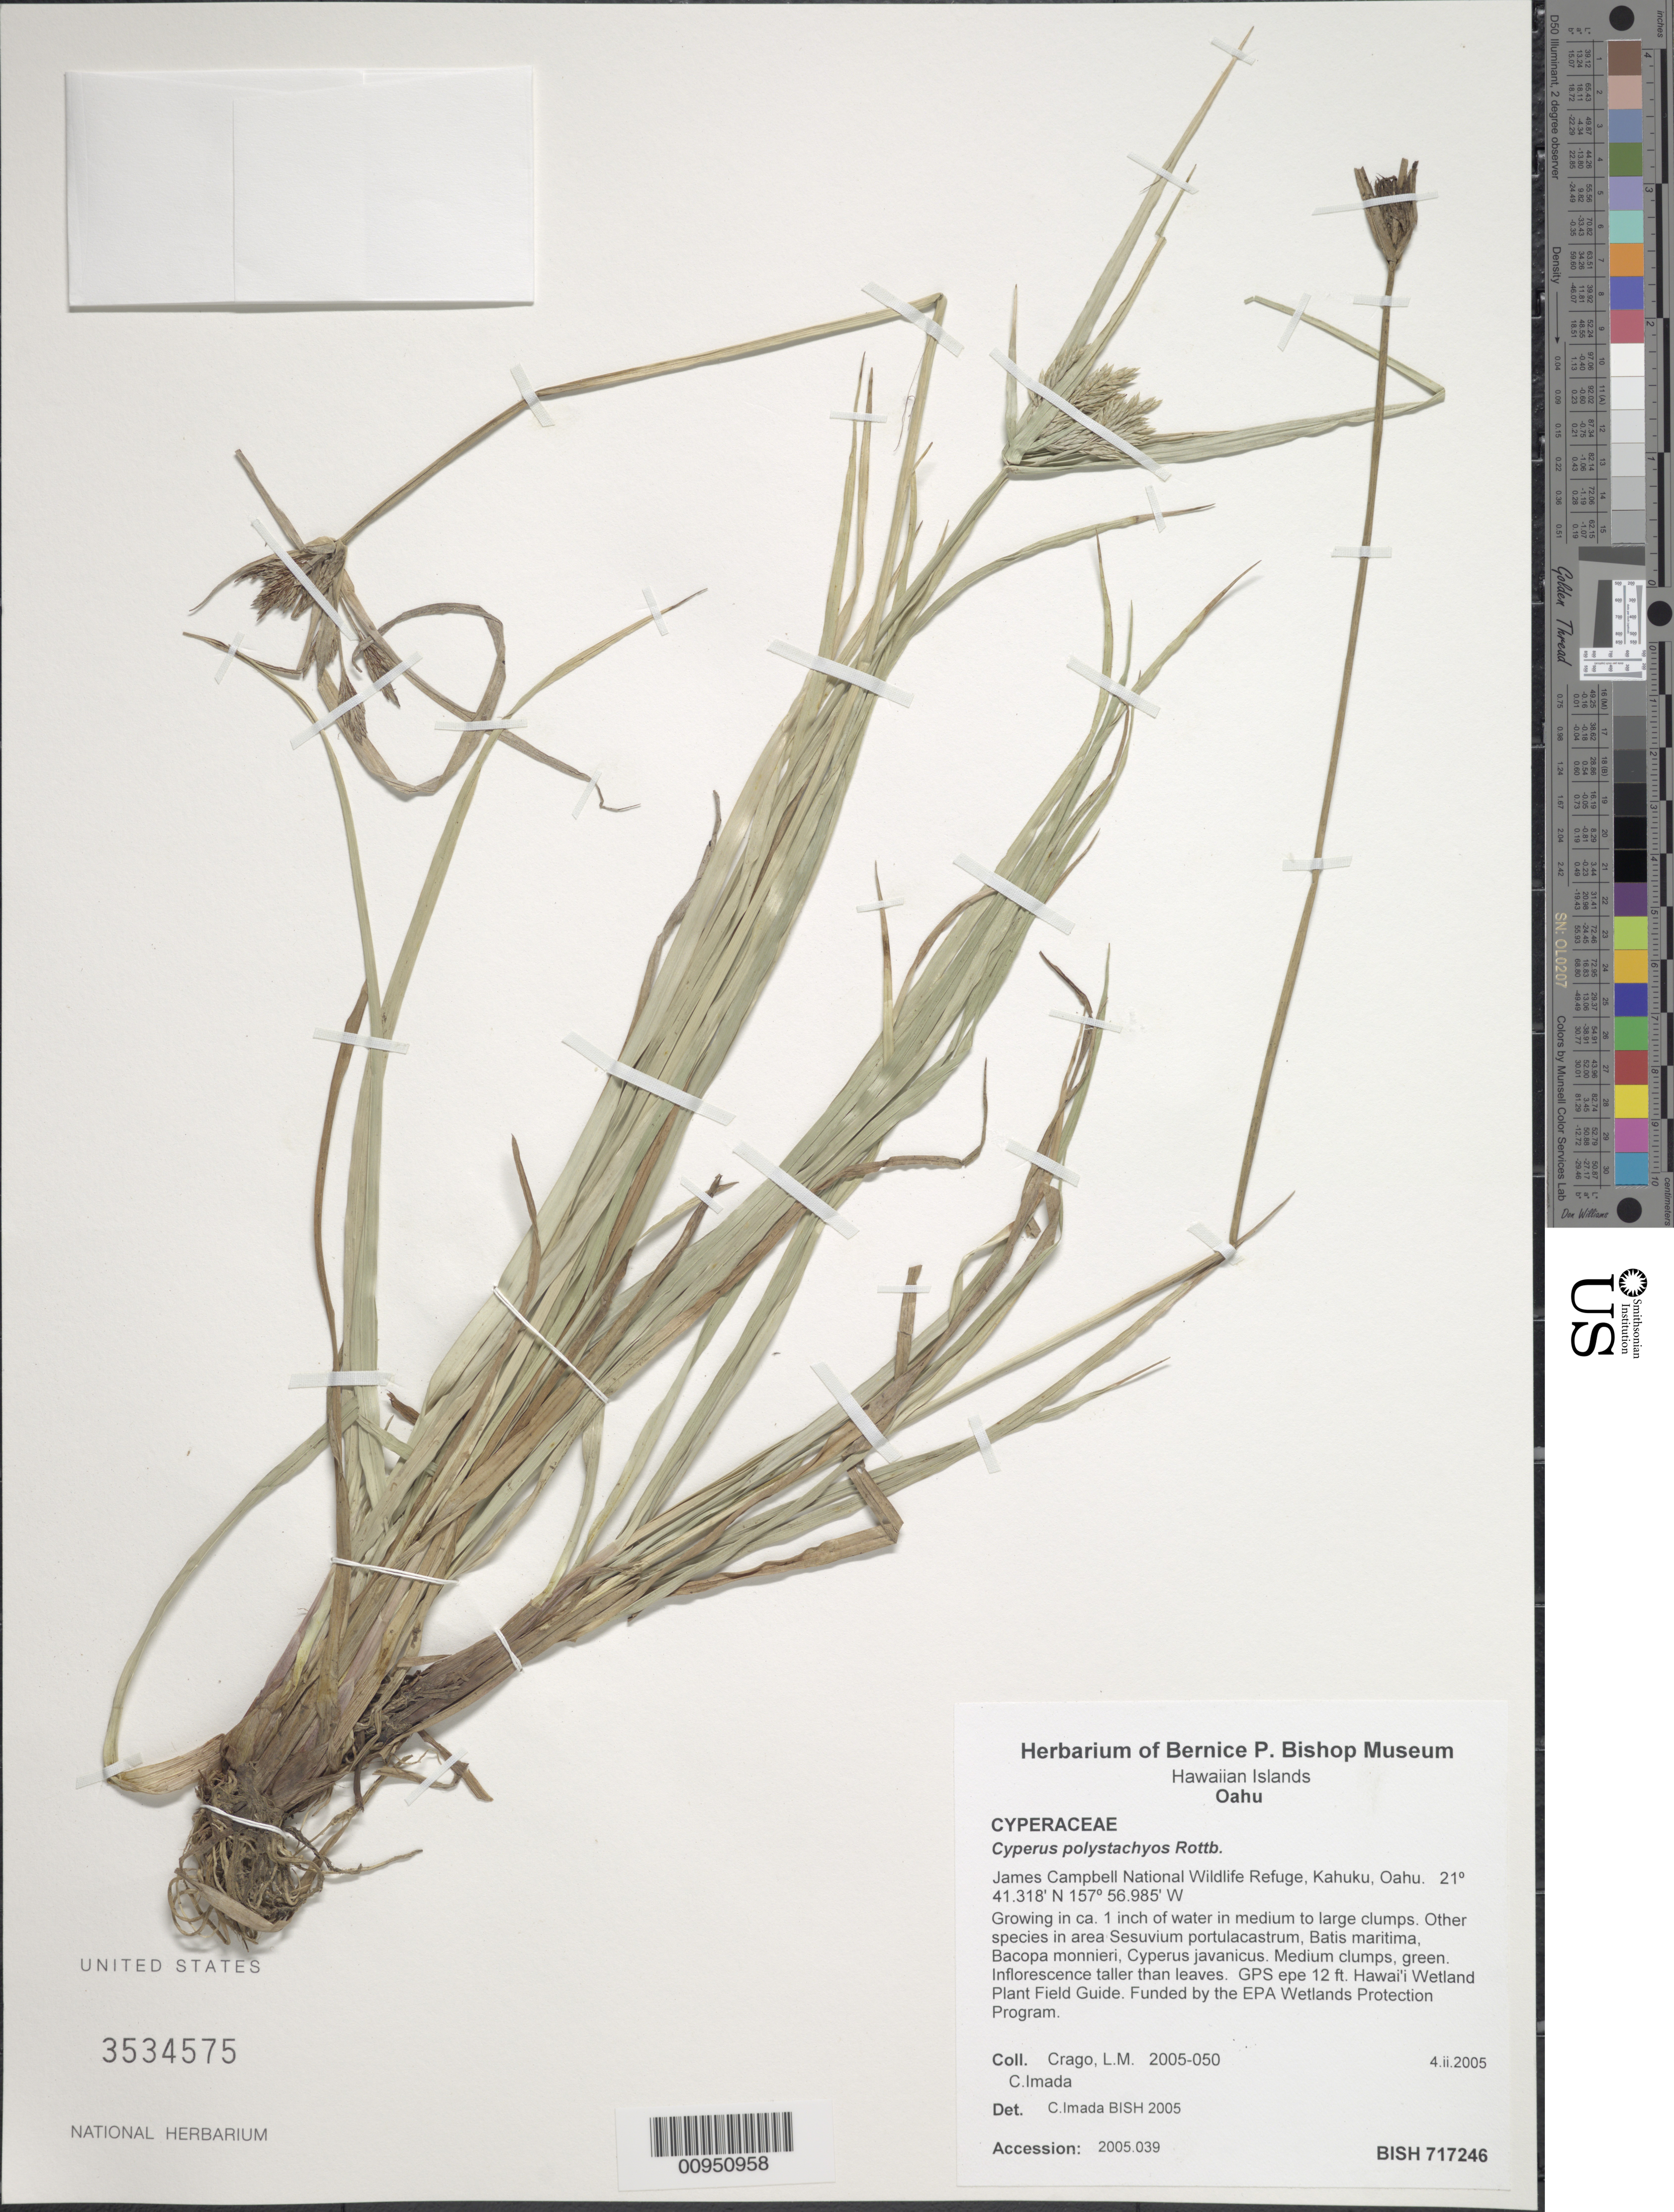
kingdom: Plantae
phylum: Tracheophyta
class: Liliopsida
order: Poales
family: Cyperaceae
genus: Cyperus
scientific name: Cyperus polystachyos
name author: Rottb.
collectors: L. Crago & C. Imada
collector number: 2005-050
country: United States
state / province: Hawaii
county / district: Honolulu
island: Oahu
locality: Kahuku, James Campbell National Wildlife Refuge.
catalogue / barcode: US 3534575